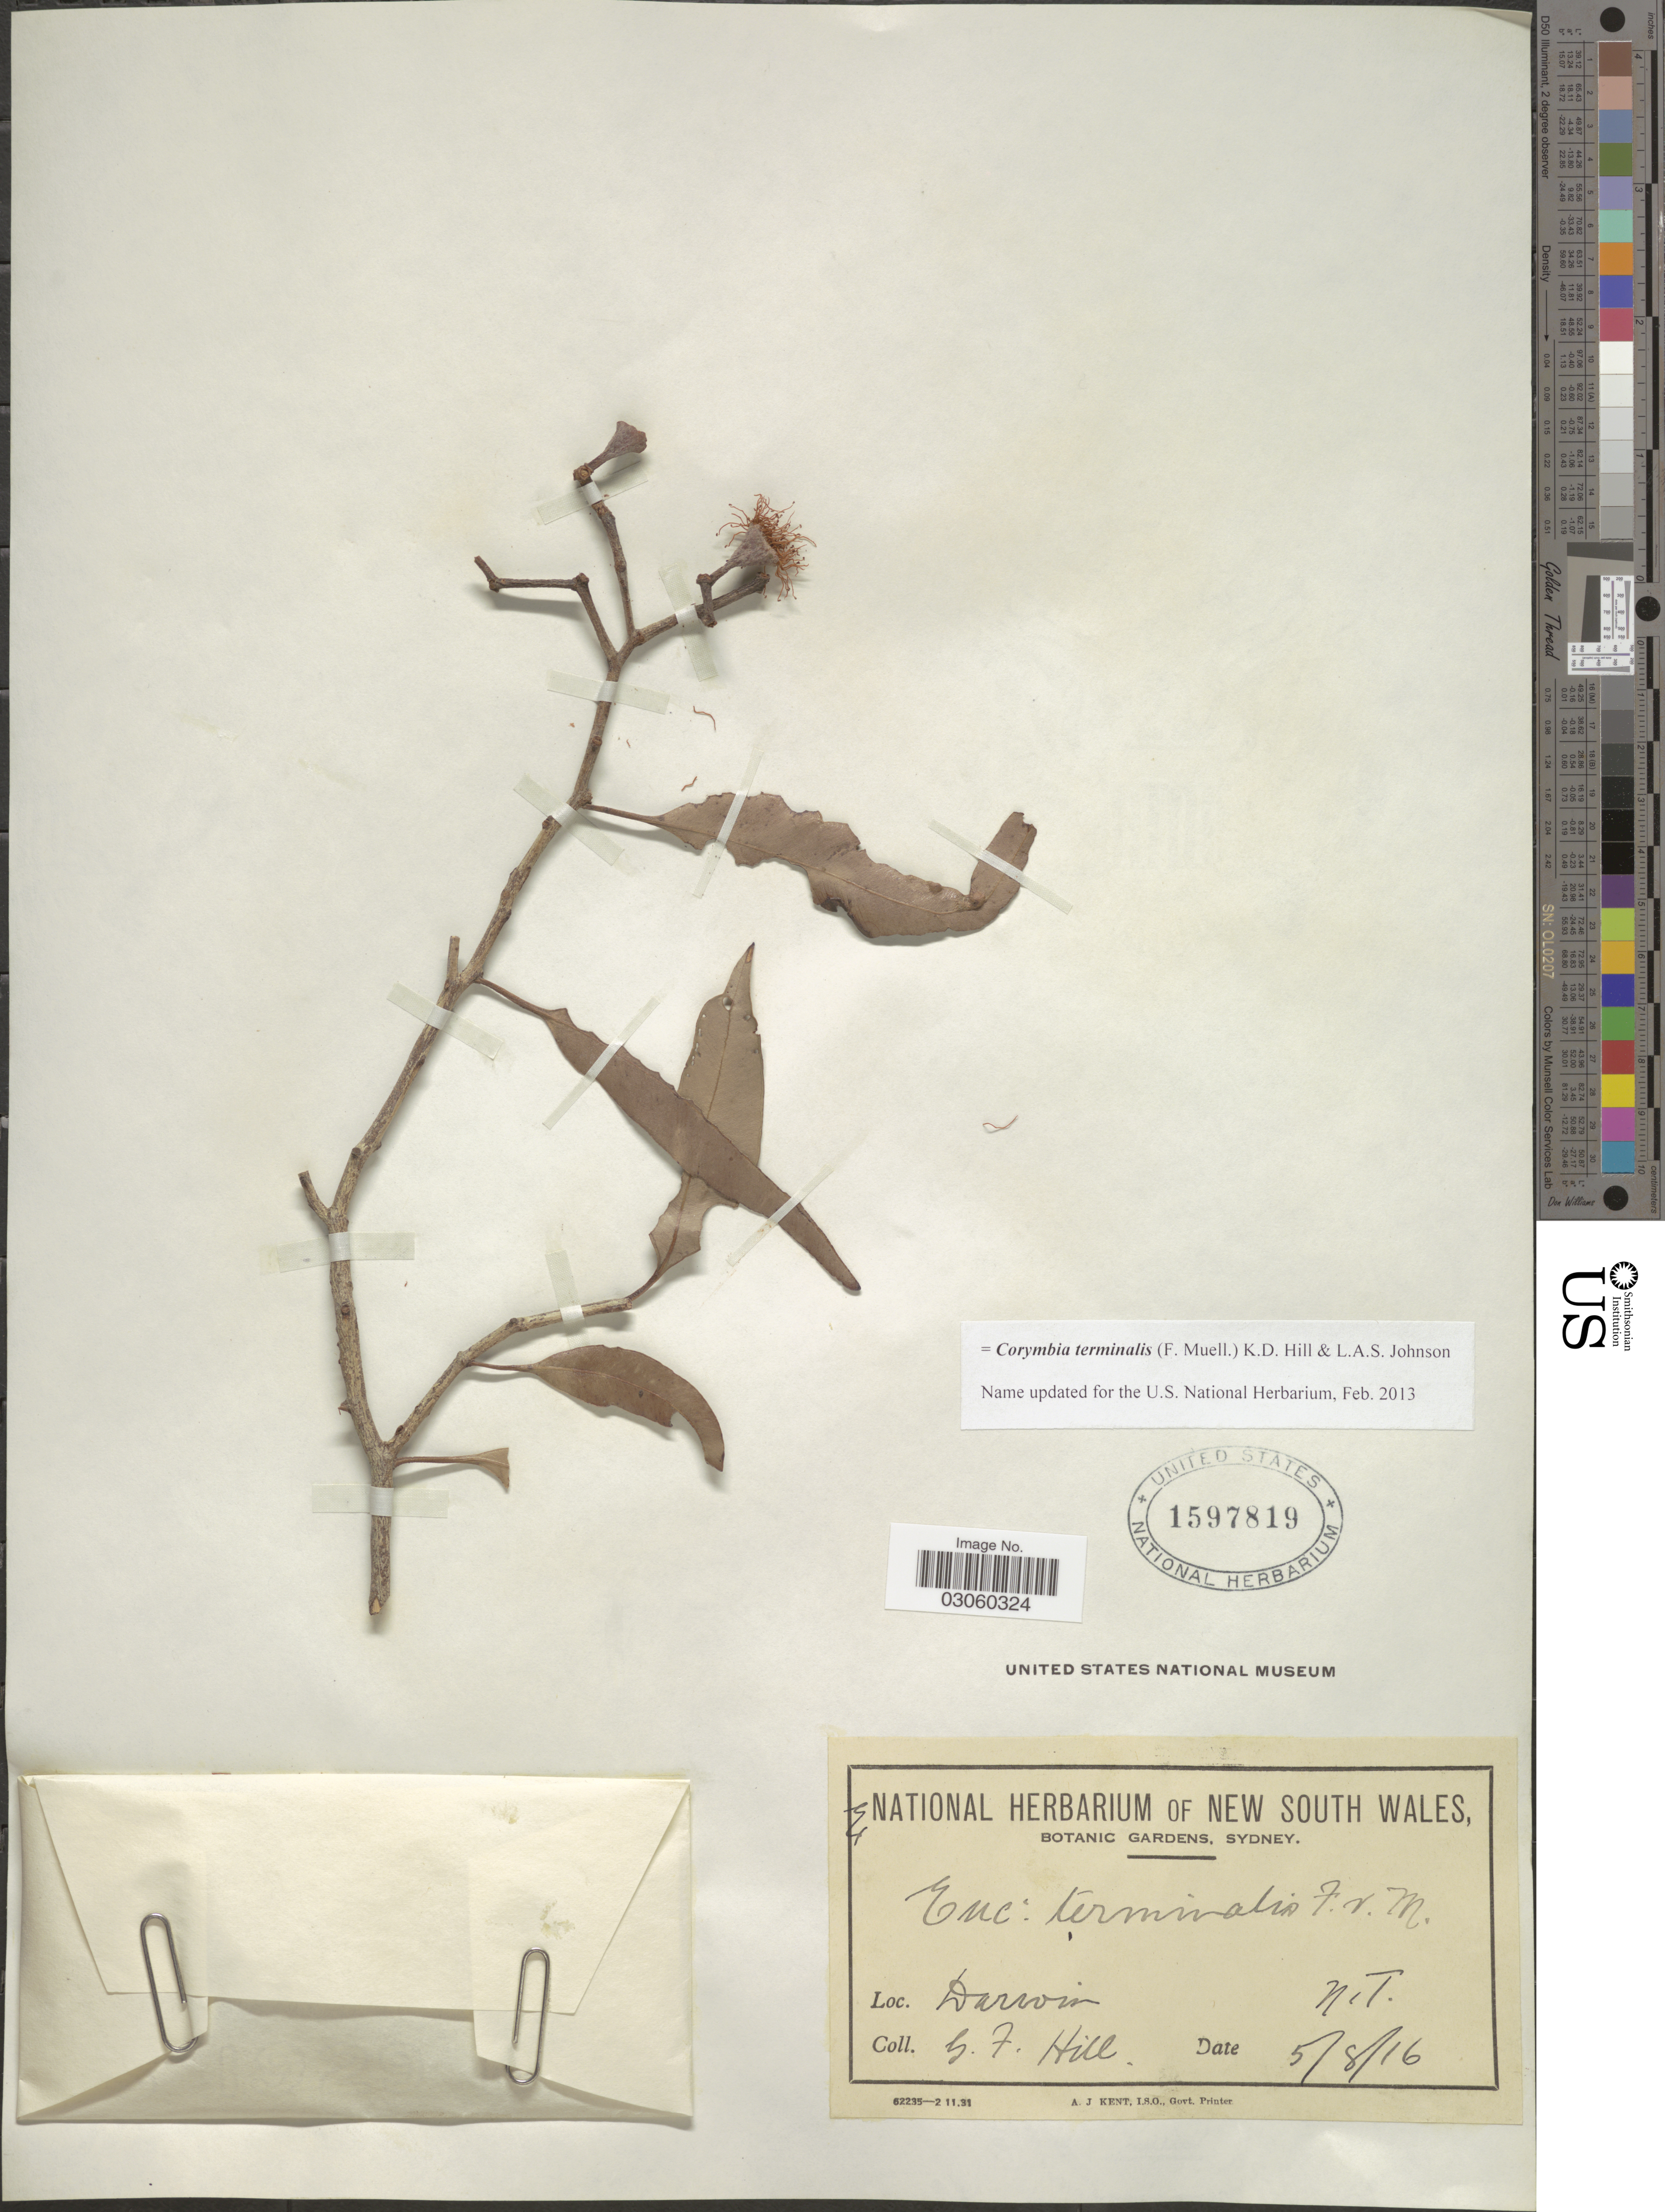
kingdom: Plantae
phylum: Tracheophyta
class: Magnoliopsida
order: Myrtales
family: Myrtaceae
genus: Corymbia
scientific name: Corymbia terminalis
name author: (F. Muell.) K.D. Hill & L.A.S. Johnson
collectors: G. Hill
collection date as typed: Transcribed d/m/y: 5/8/16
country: Australia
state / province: Northern Territory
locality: Darwin N.T.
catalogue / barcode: US 1597819